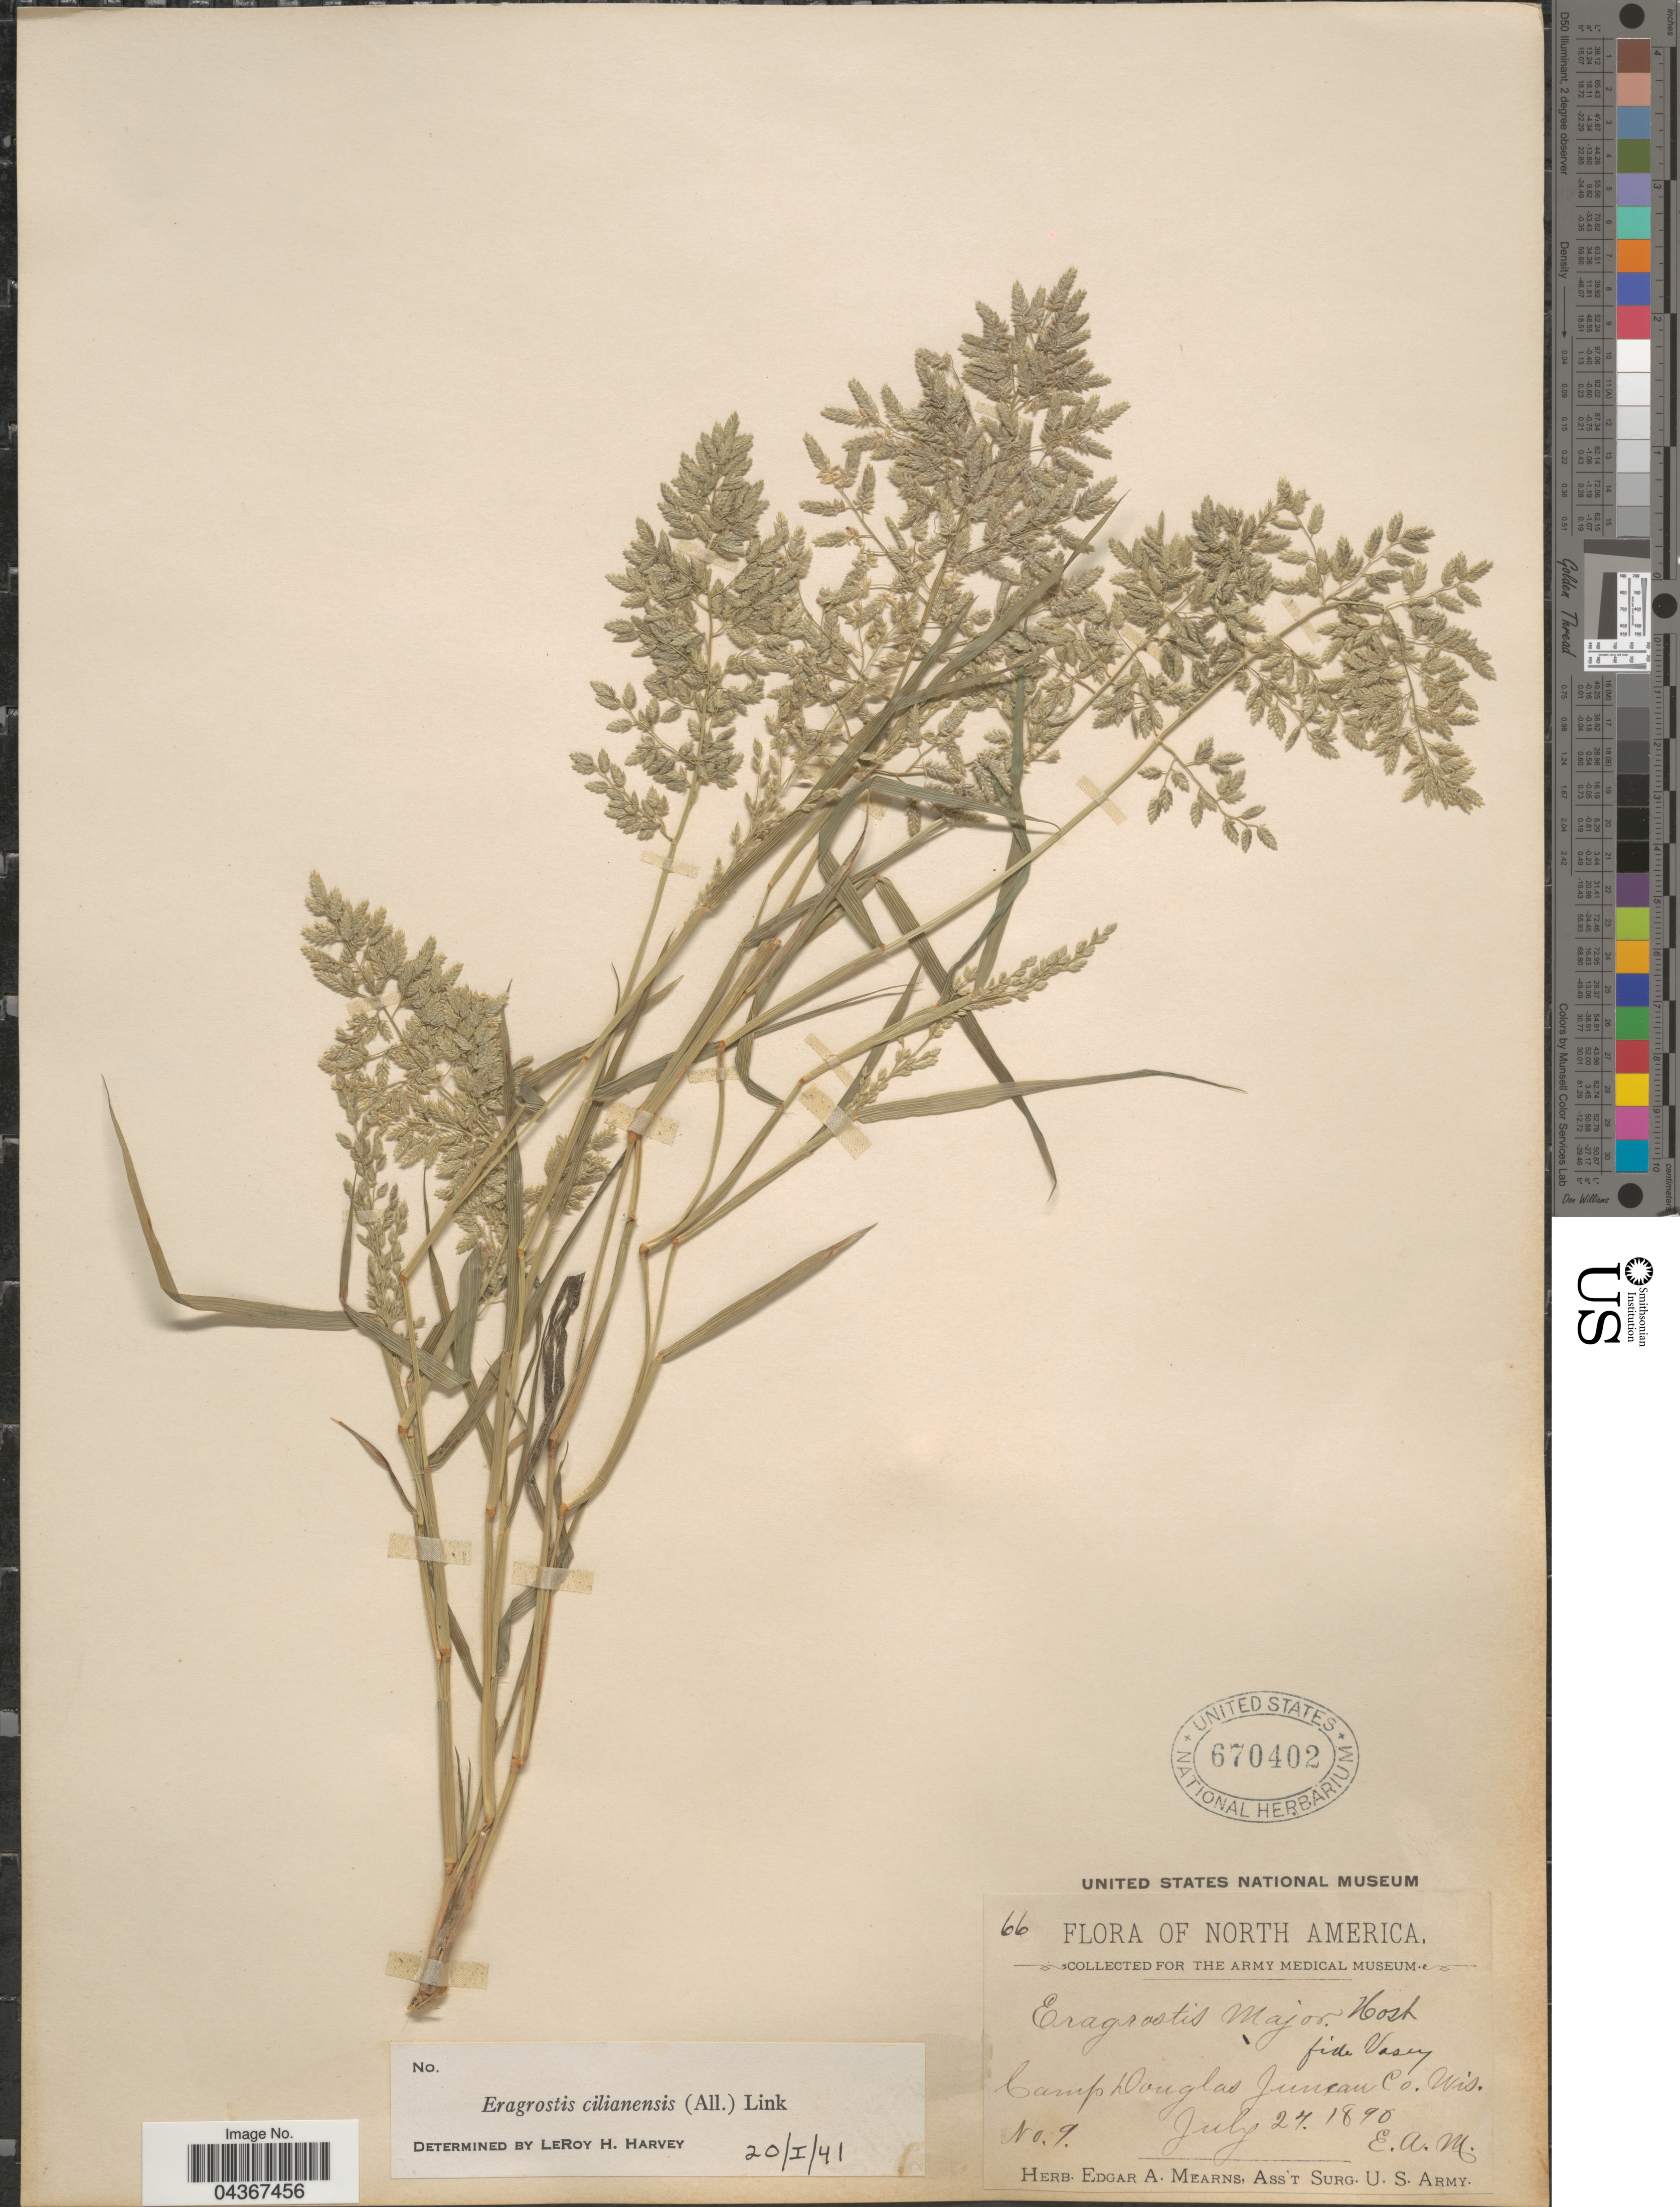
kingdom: Plantae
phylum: Tracheophyta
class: Liliopsida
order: Poales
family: Poaceae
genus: Eragrostis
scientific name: Eragrostis cilianensis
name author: (Bellardi) Vignolo ex Janch.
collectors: E. A. Mearns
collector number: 9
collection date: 1890-07-27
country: United States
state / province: Wisconsin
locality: Camp Douglas Juneau Co.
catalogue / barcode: US 670402